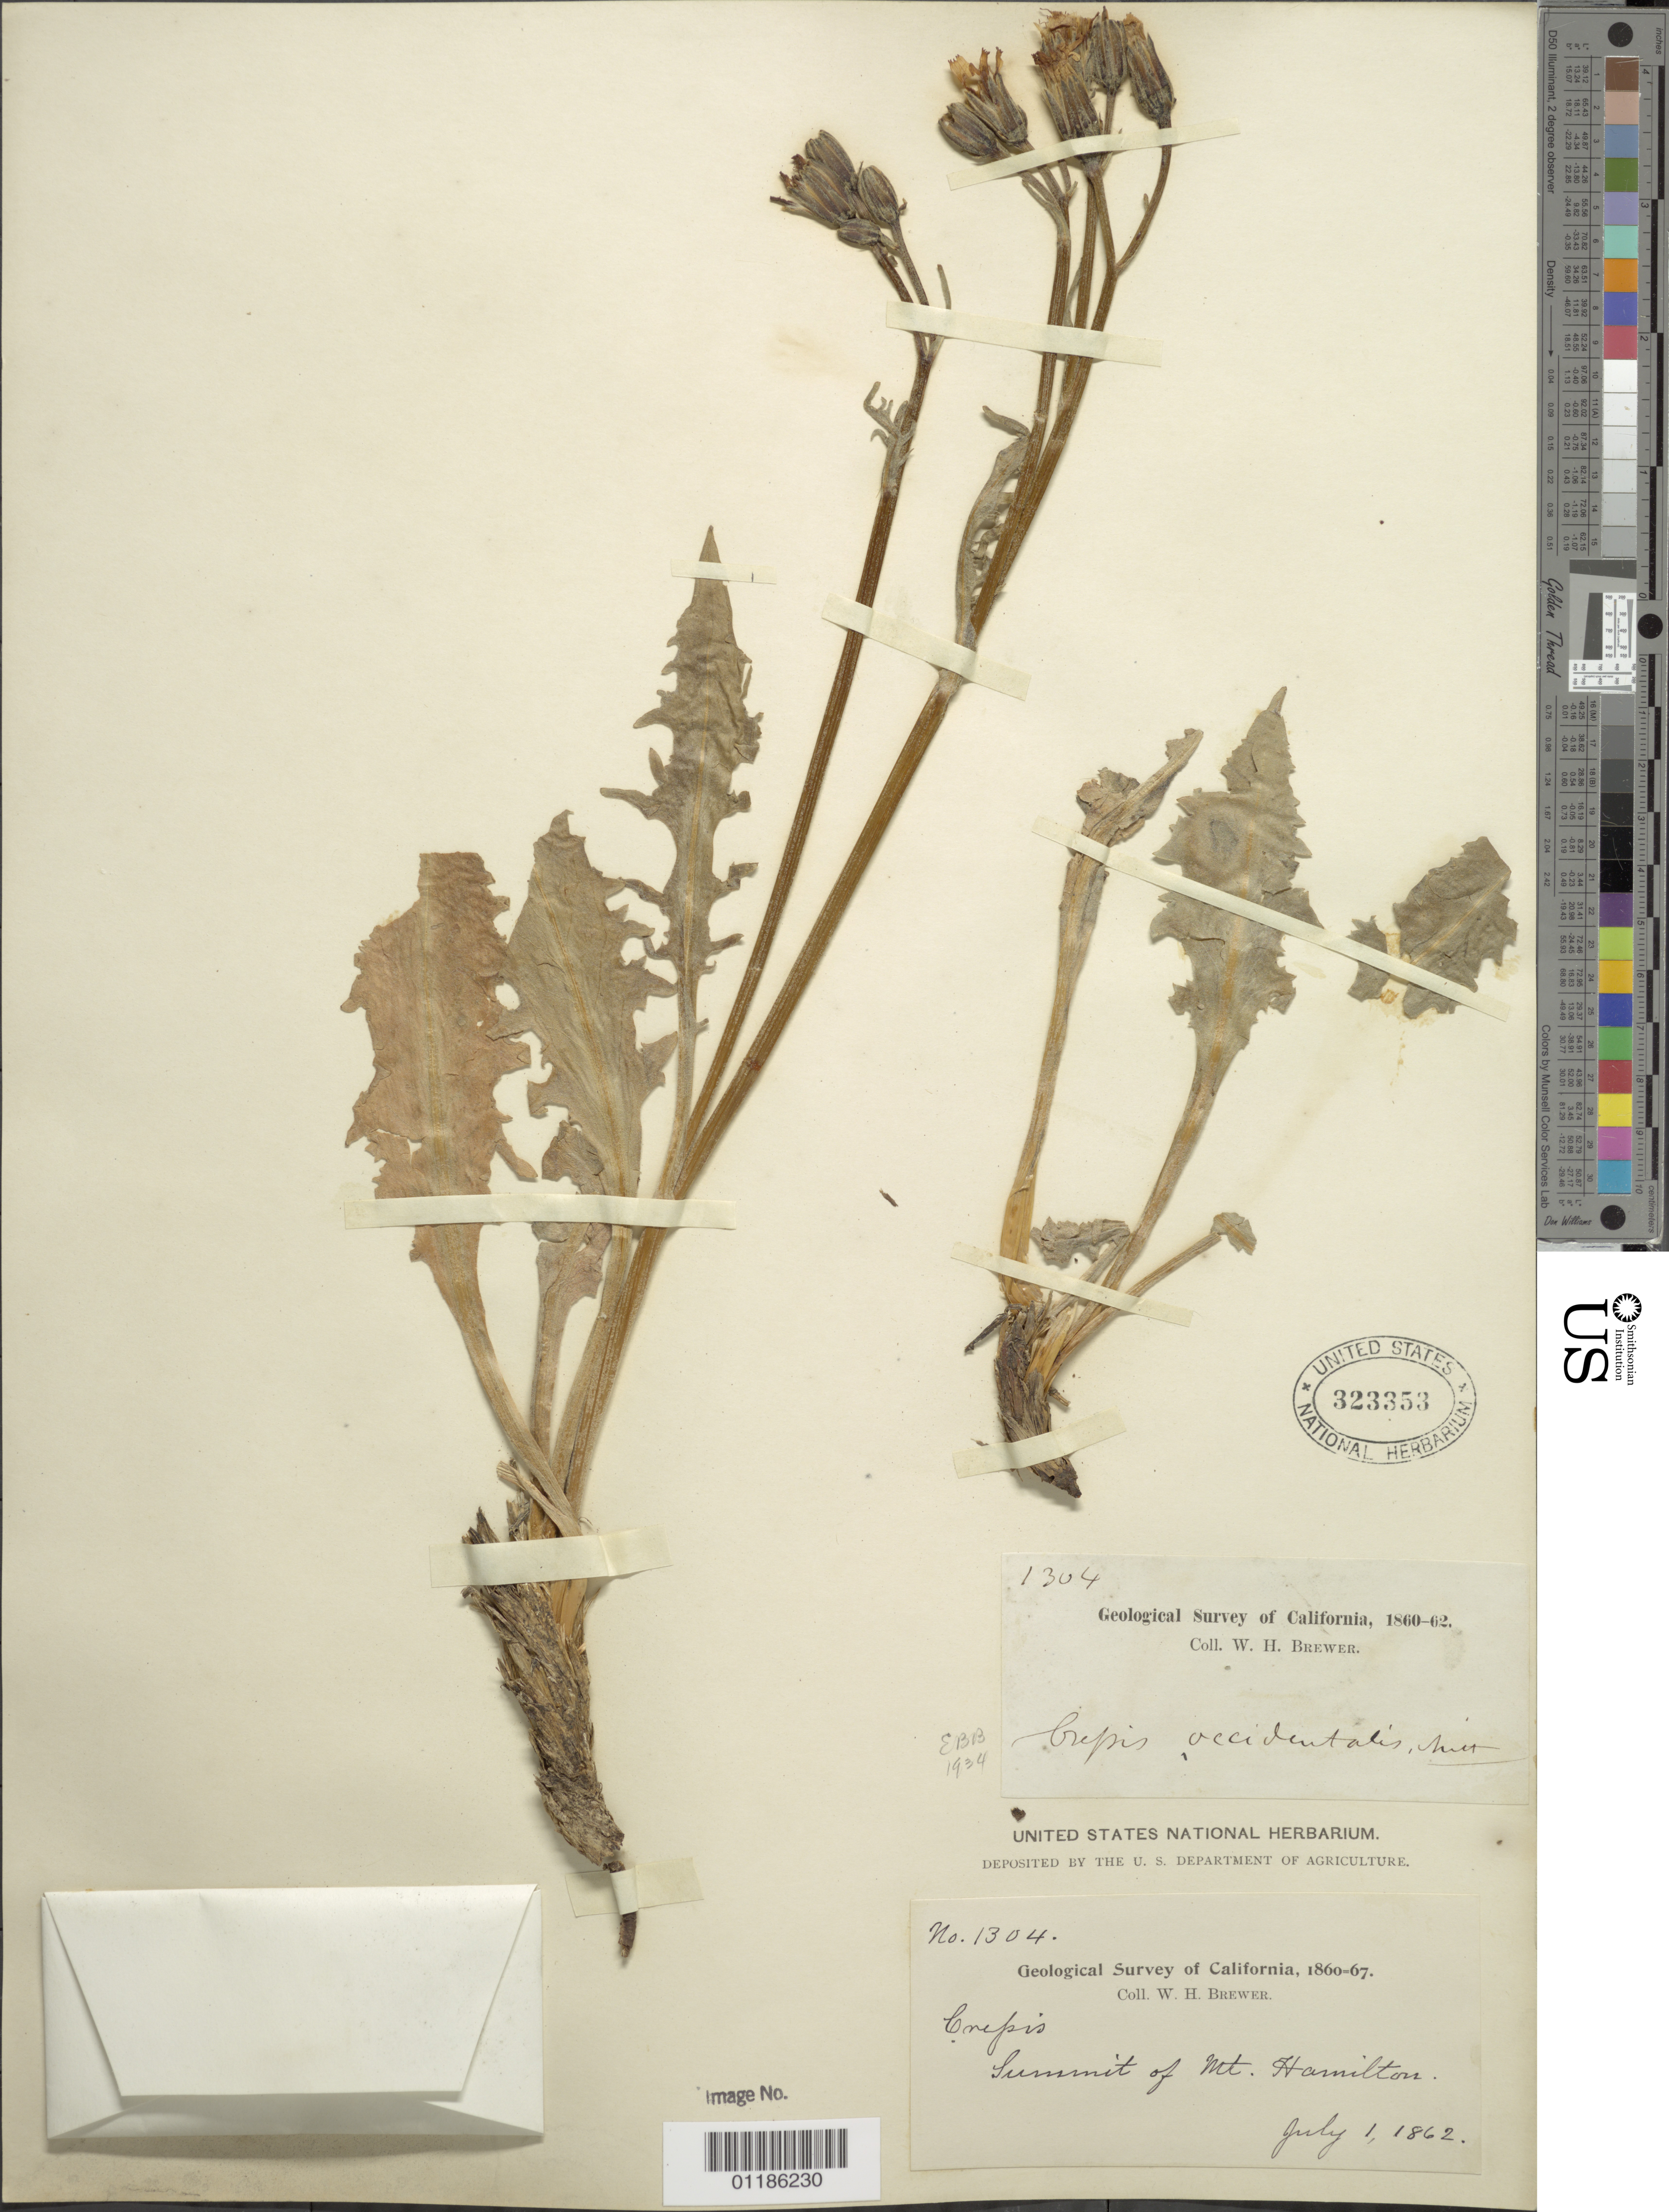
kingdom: Plantae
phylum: Tracheophyta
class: Magnoliopsida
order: Asterales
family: Asteraceae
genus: Crepis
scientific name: Crepis occidentalis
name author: Nutt.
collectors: W. H. Brewer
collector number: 1304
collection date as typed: July 1, 1862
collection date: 1862-07-01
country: United States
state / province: California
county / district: Stanislaus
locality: Summit of Mount Hamilton.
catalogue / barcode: US 323353